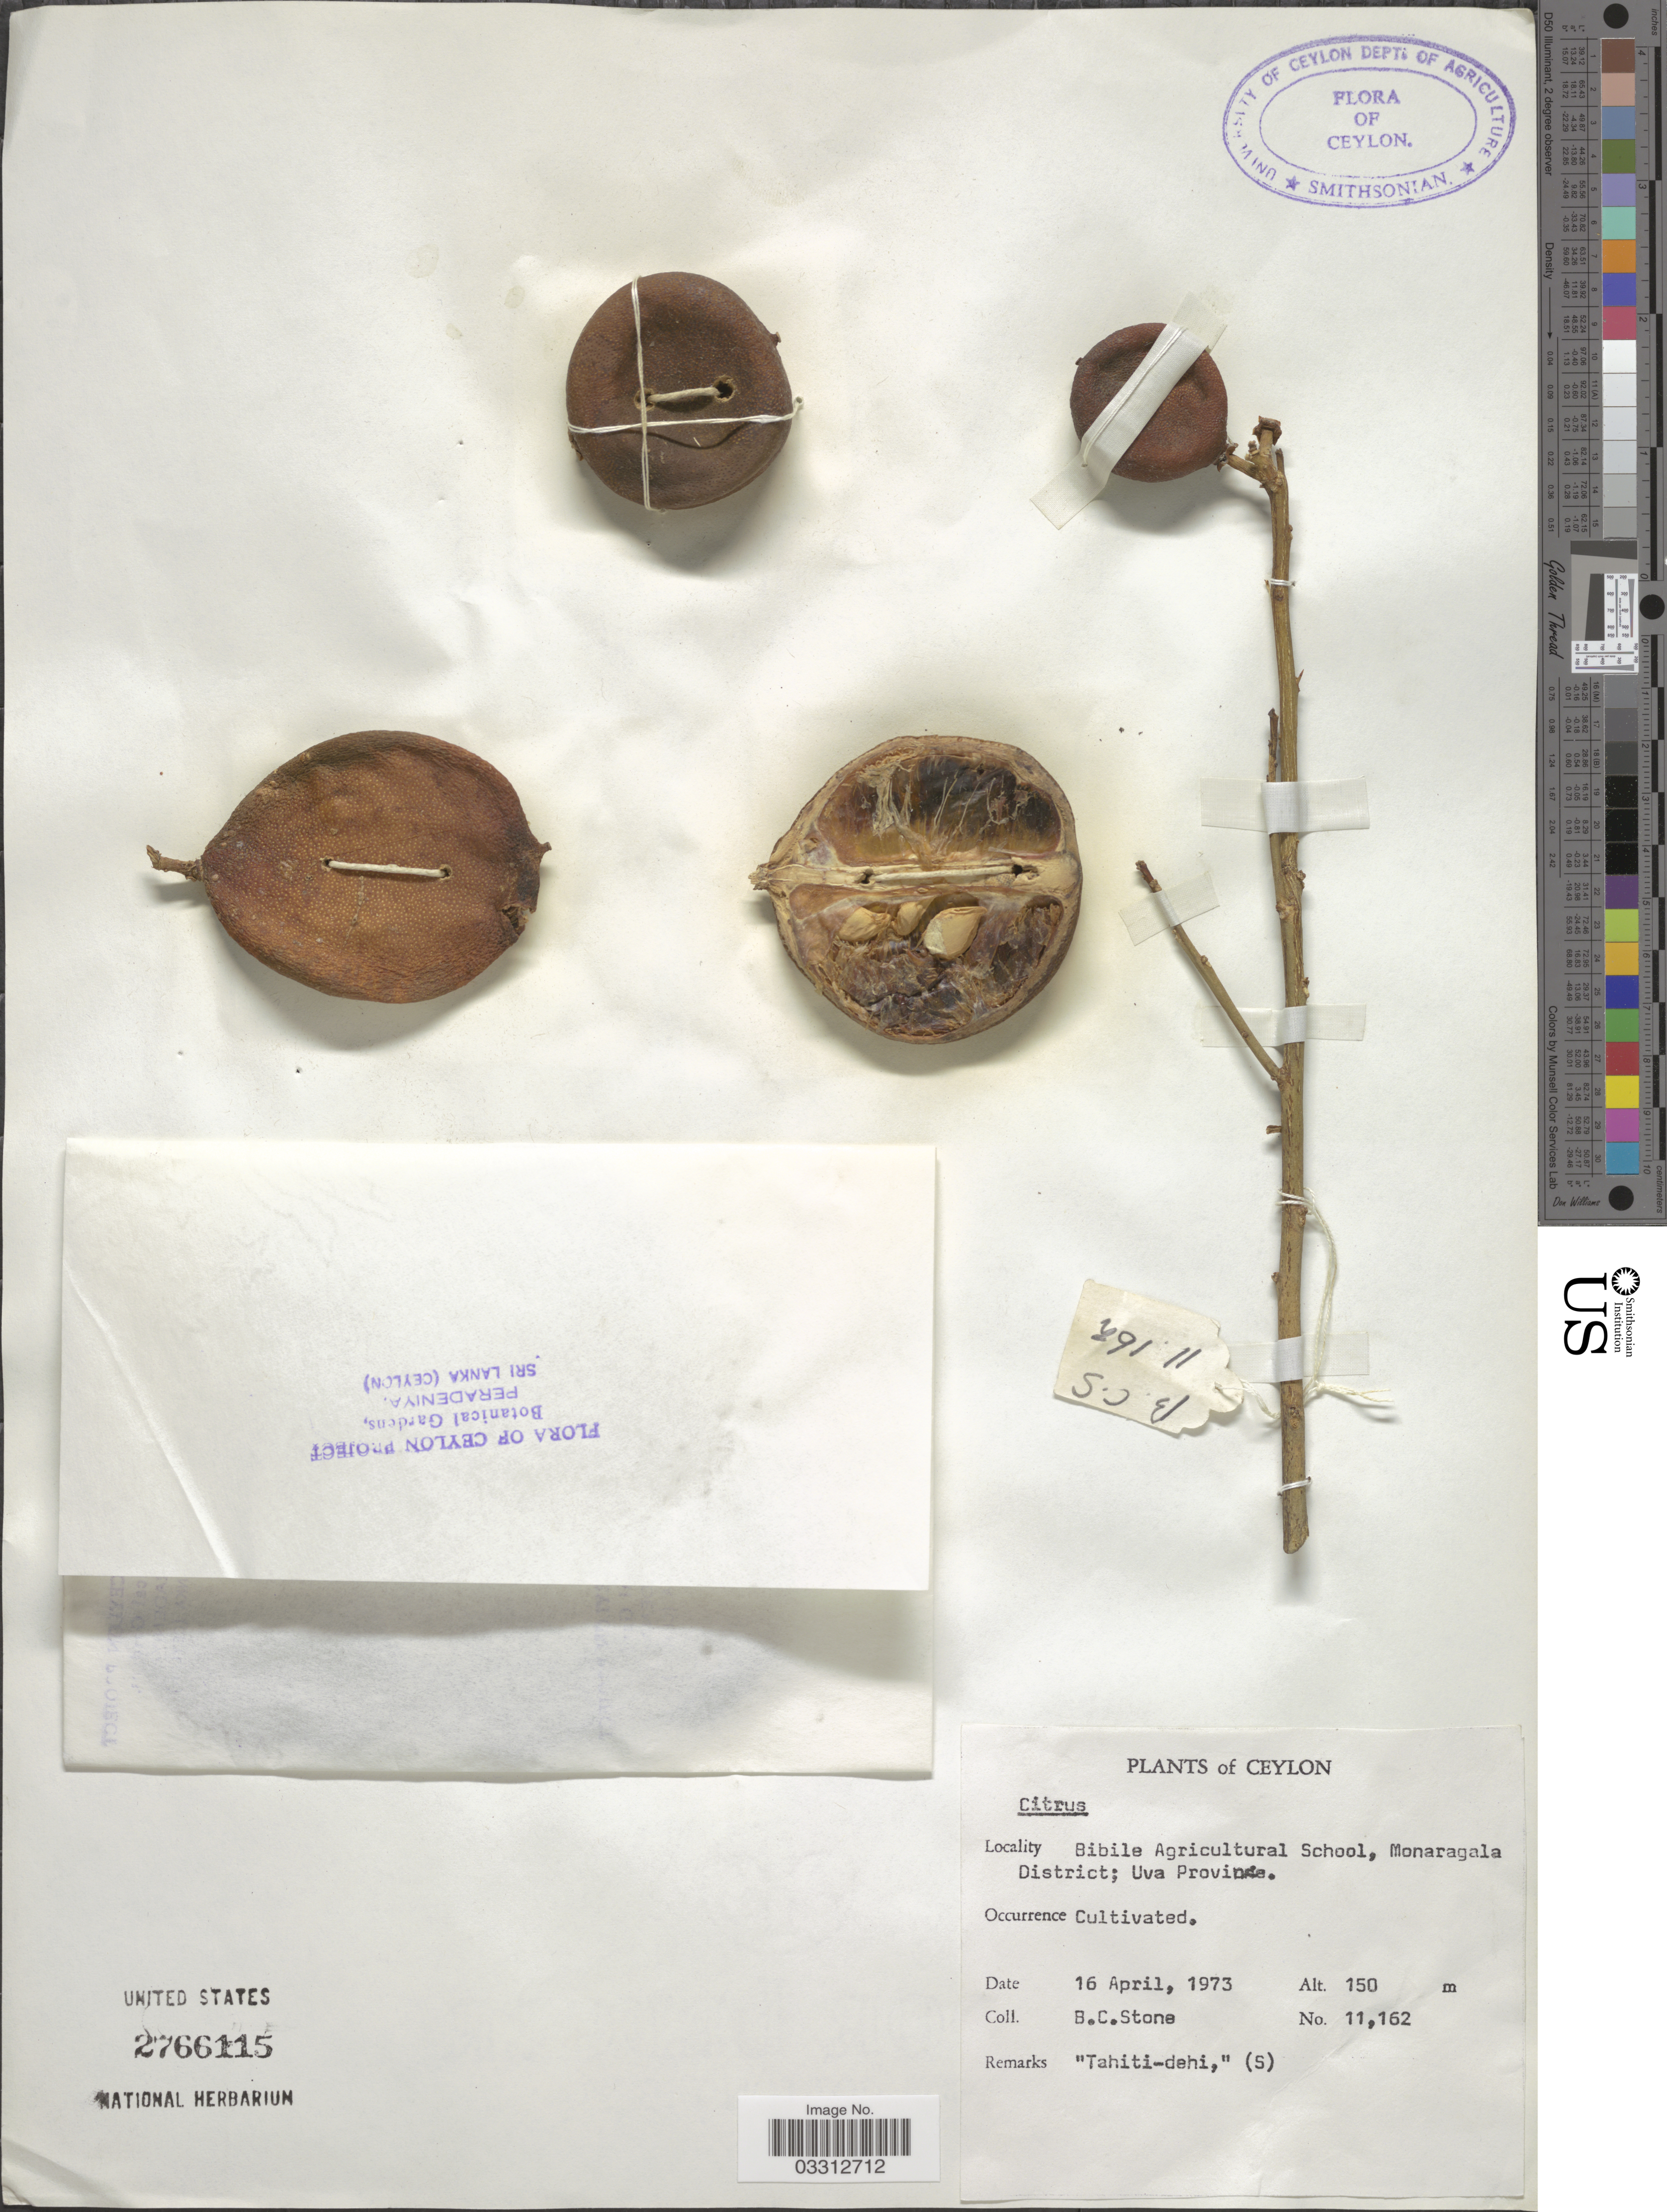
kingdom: Plantae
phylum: Tracheophyta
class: Magnoliopsida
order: Sapindales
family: Rutaceae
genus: Citrus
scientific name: Citrus x limon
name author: (L.) Osbeck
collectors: B. C. Stone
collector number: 11162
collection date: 1973-04-16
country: Sri Lanka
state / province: Uva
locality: Ceylon, Bibile Agricultural School, Monaragala District.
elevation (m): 150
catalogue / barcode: US 2766115